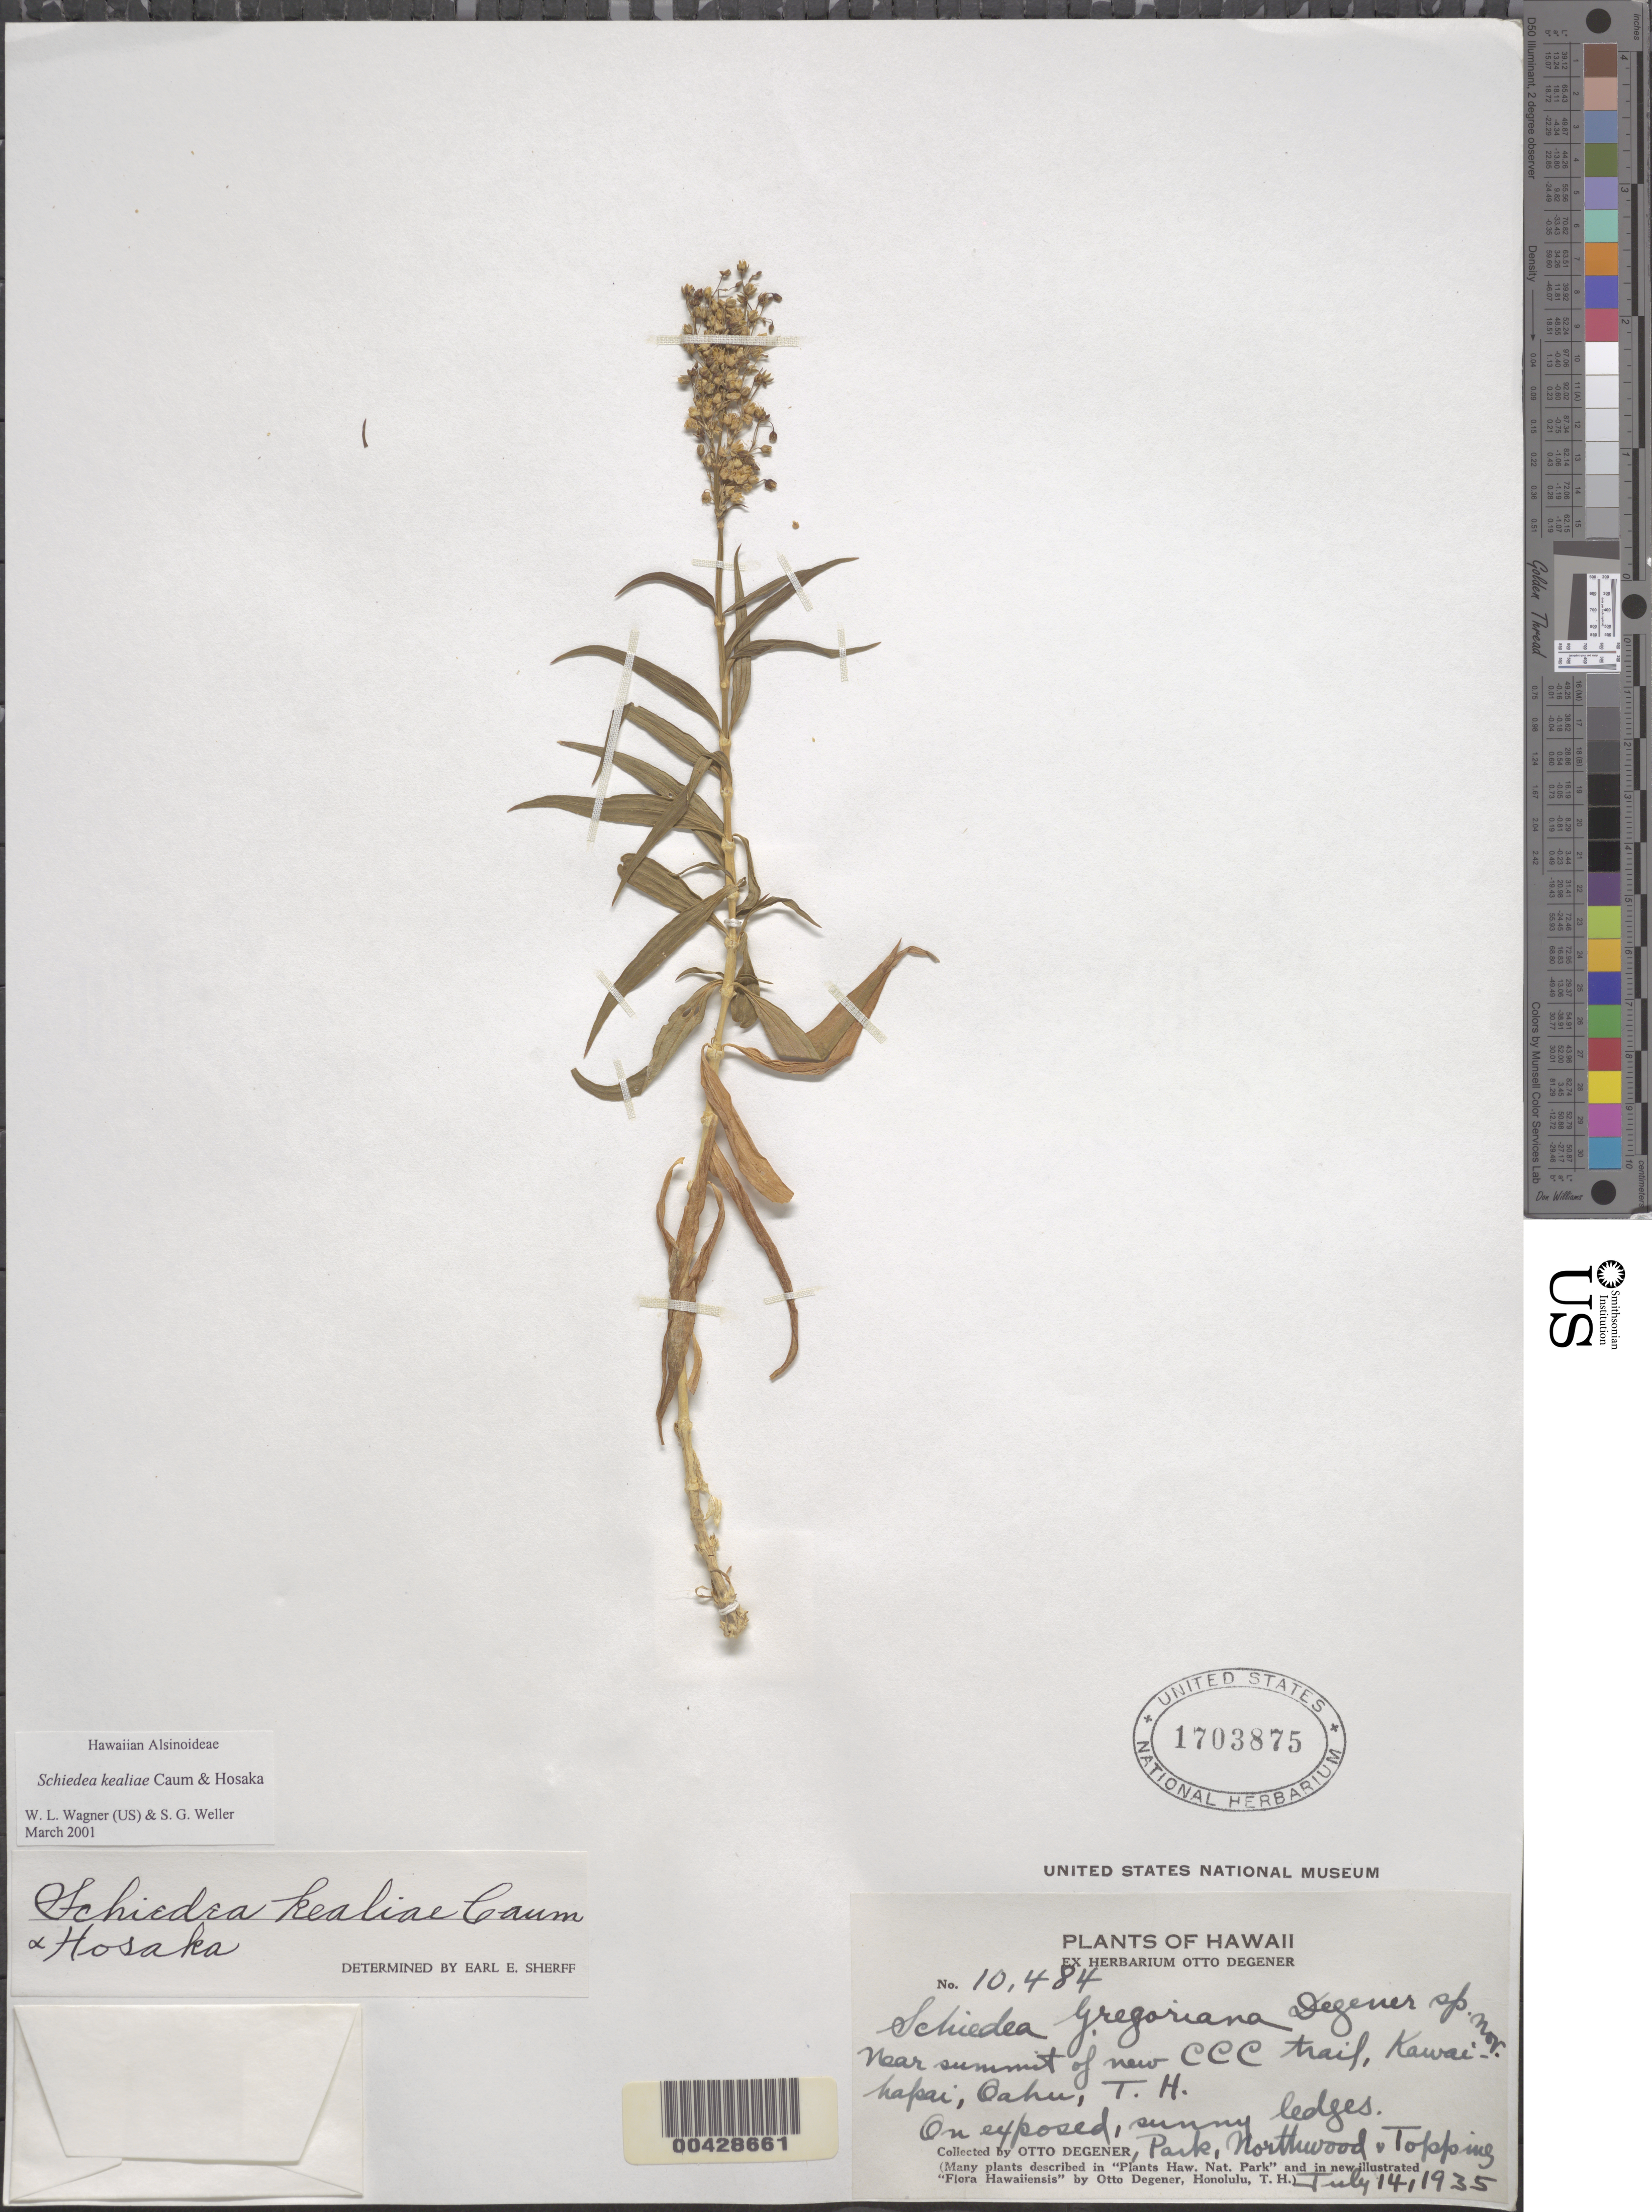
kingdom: Plantae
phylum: Tracheophyta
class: Magnoliopsida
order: Caryophyllales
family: Caryophyllaceae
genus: Schiedea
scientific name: Schiedea kealiae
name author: Caum & Hosaka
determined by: Sherff, E. E.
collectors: O. Degener, Park, -. Northwood & D. L. Topping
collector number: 10484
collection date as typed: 14 Jul 1935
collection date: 1935-07-14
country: United States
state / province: Hawaii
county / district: Honolulu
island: Oahu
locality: near summit of new C.C.C. Trail, Kawaihapai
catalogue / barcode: US 1703875